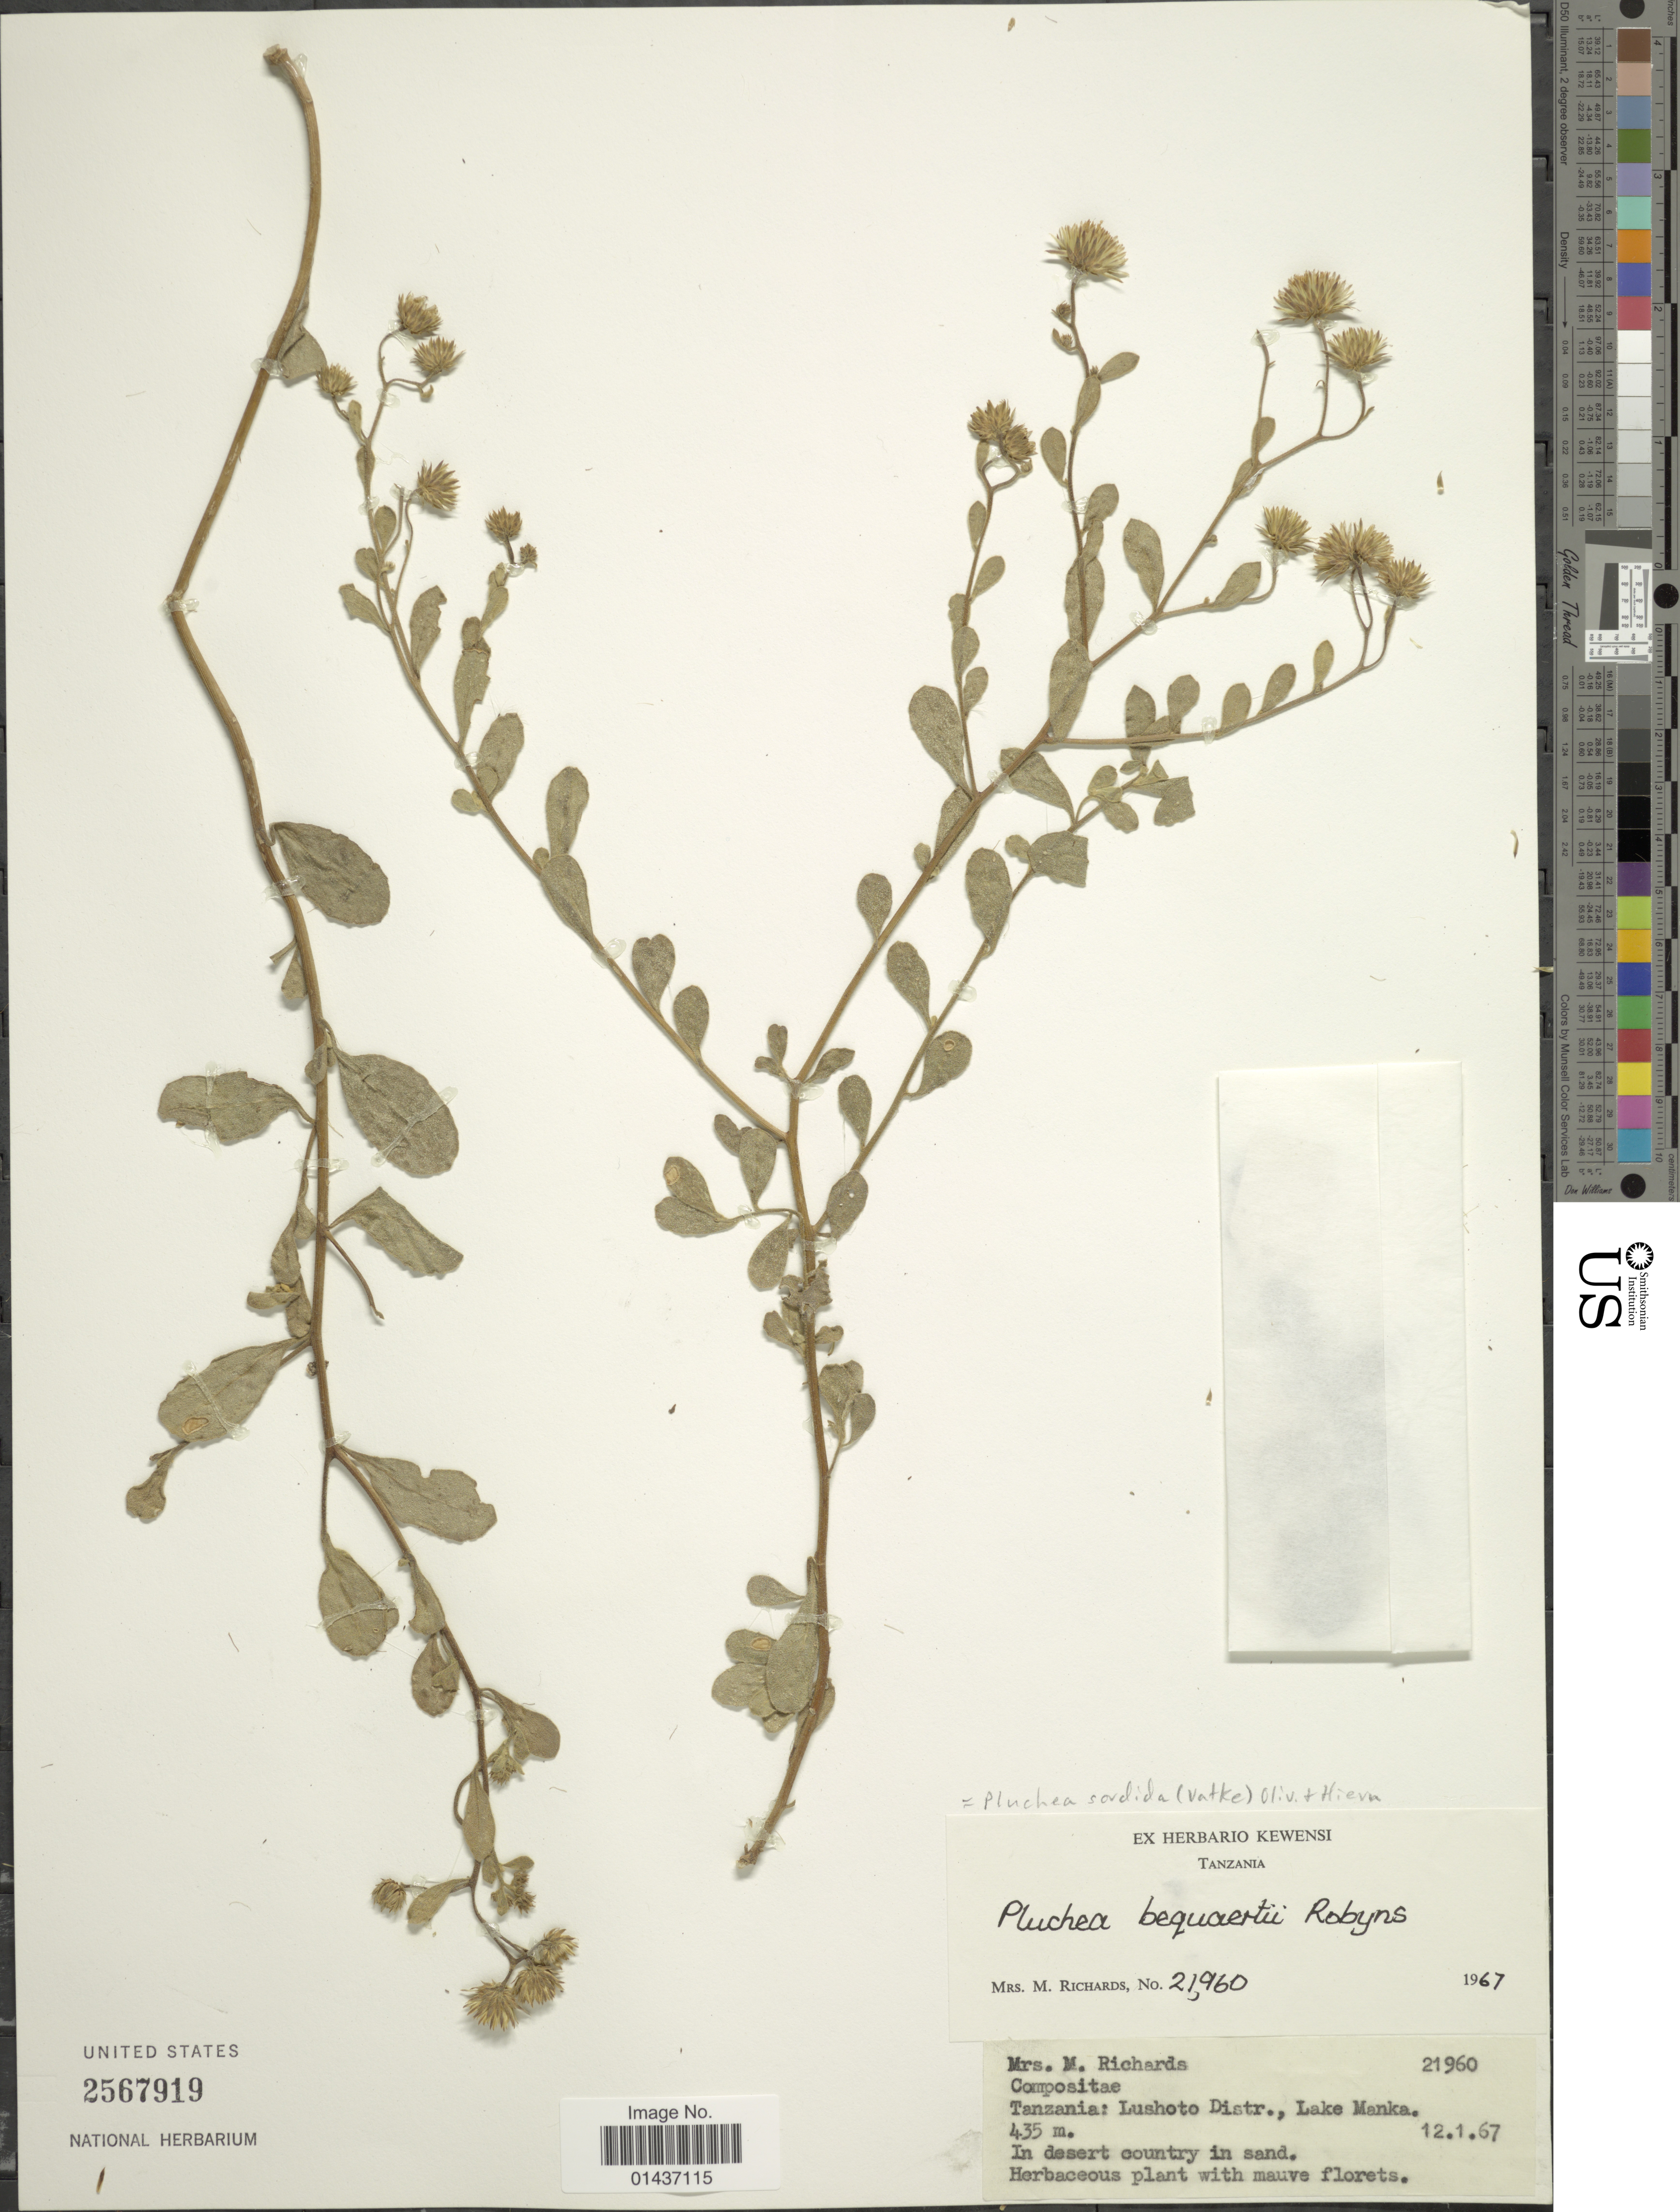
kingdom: Plantae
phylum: Tracheophyta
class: Magnoliopsida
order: Asterales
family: Asteraceae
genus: Pluchea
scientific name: Pluchea sordida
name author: (Vatke) Oliv. & Harms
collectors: M. Richards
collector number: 21960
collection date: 1967-01-12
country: Tanzania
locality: Lushoto Distr., Lake Manka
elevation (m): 435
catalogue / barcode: US 2567919